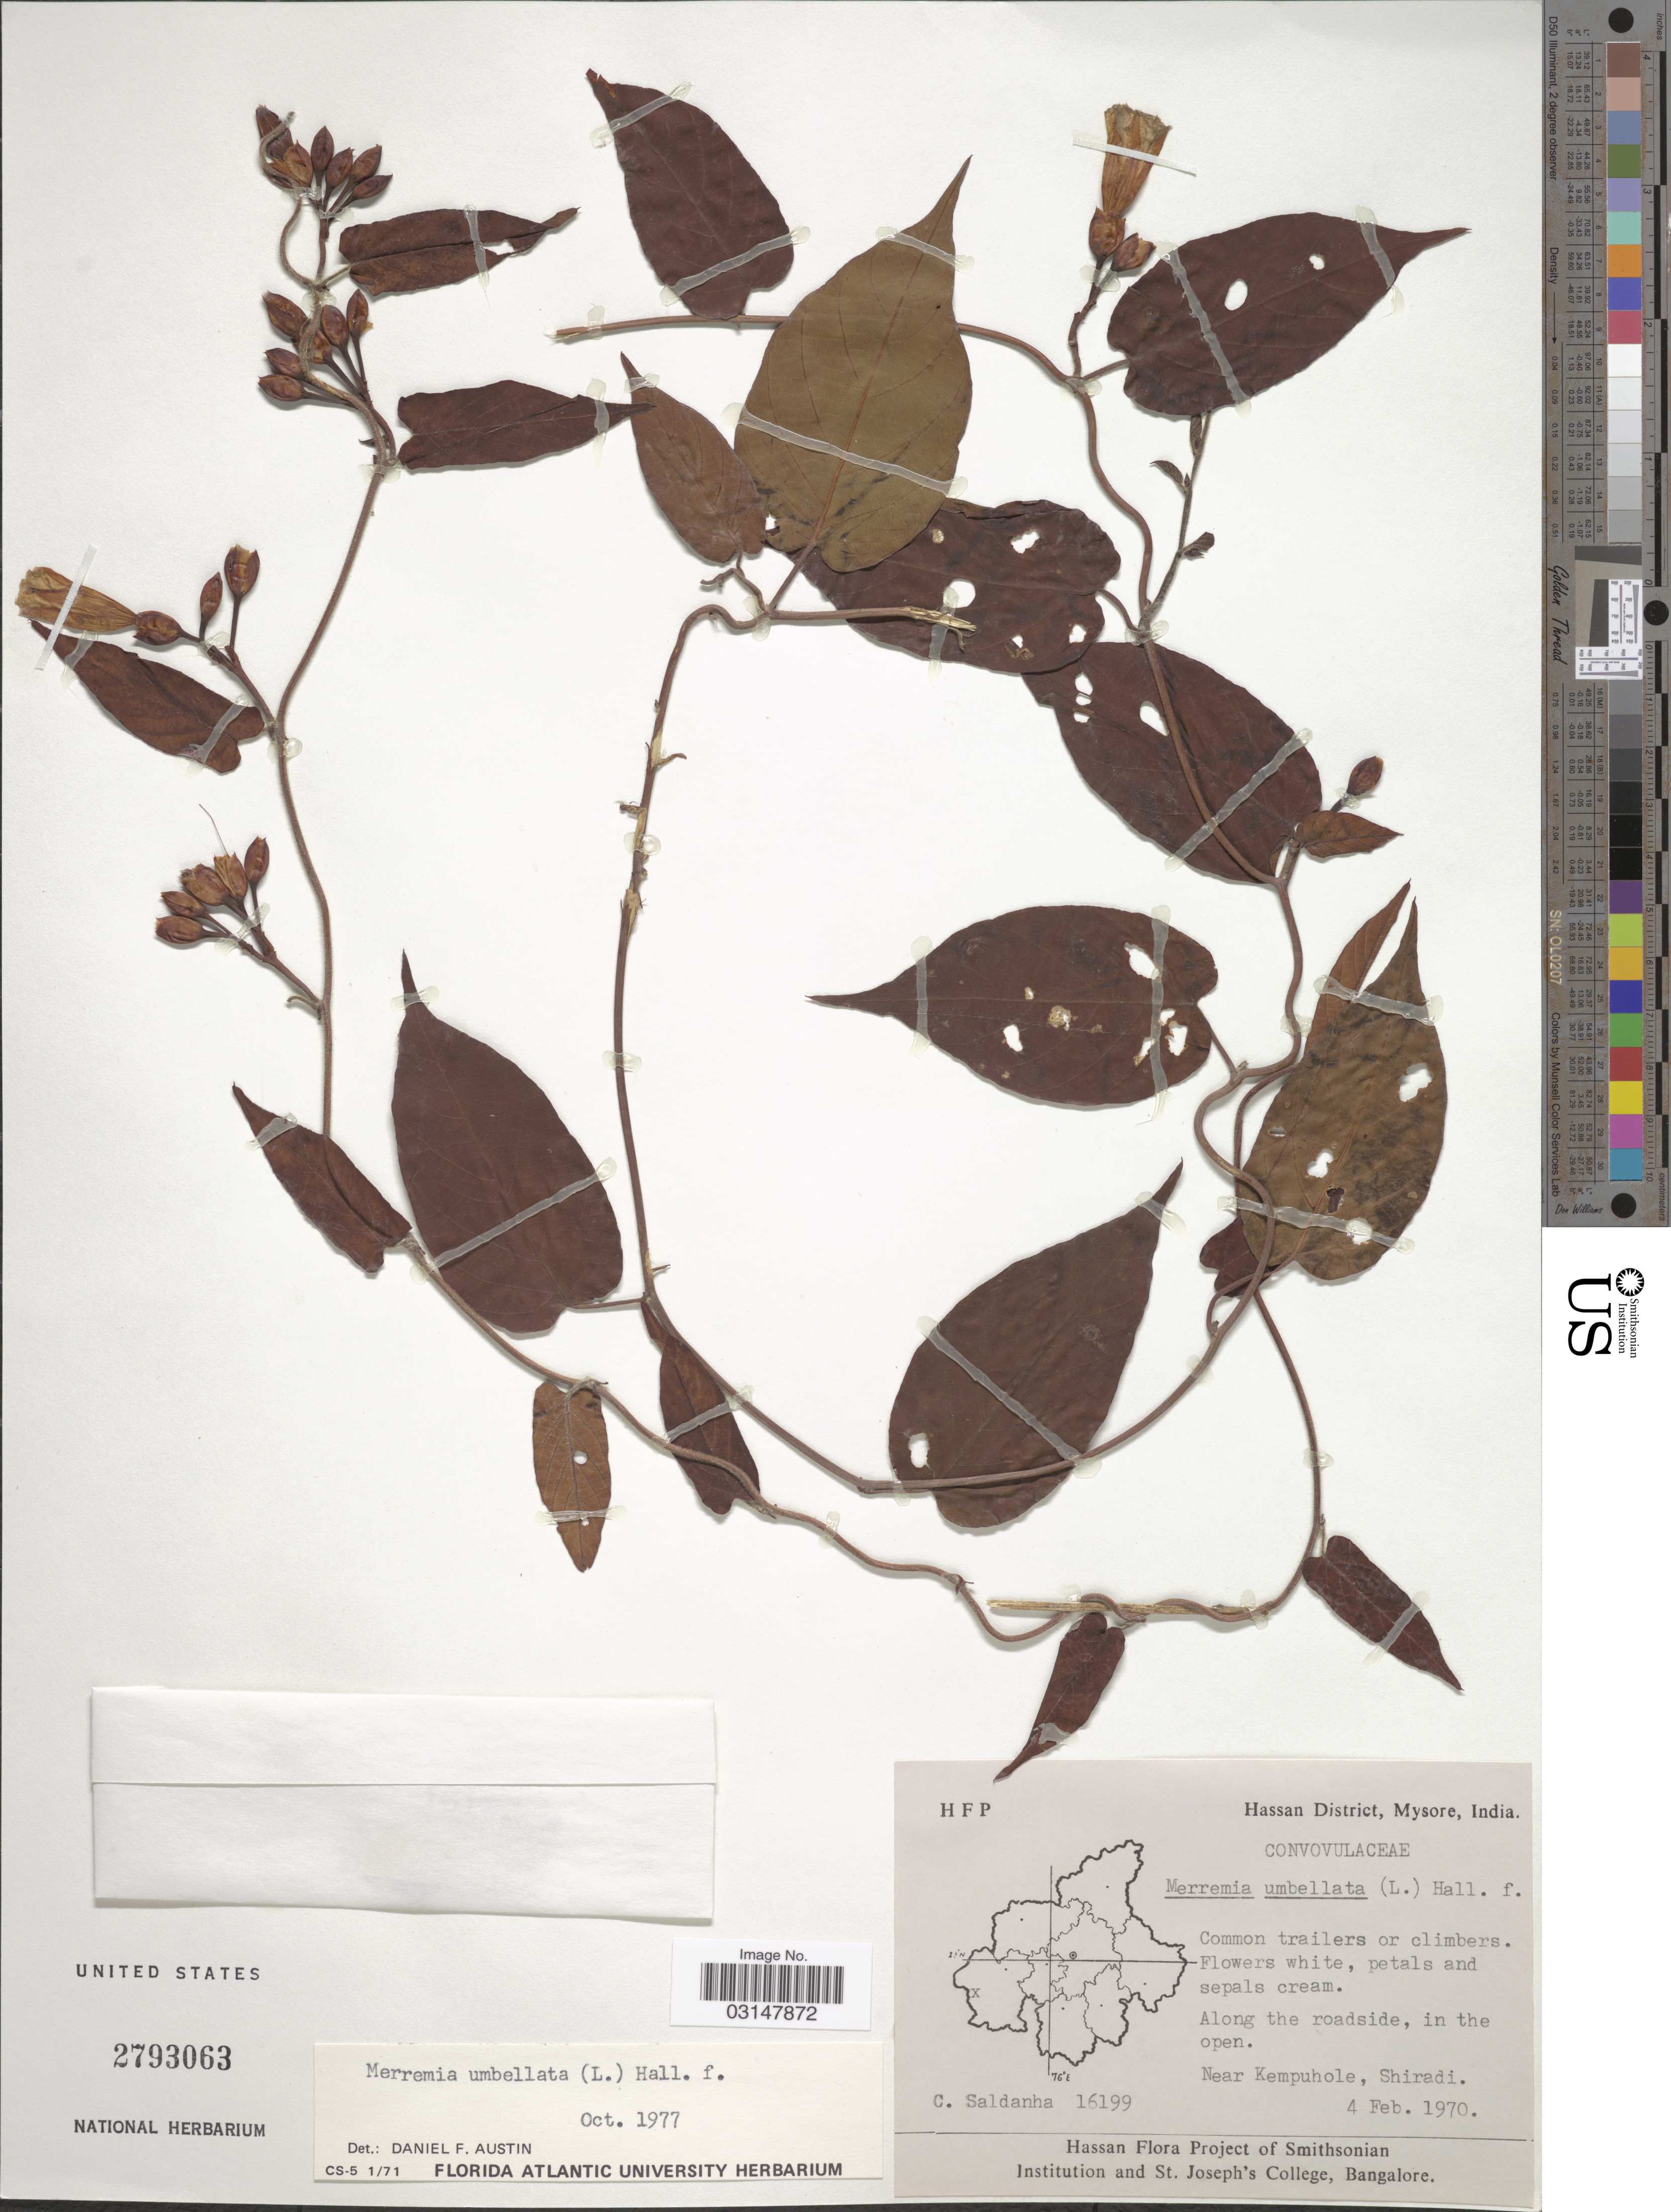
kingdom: Plantae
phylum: Tracheophyta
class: Magnoliopsida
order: Solanales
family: Convolvulaceae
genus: Camonea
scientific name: Camonea pilosa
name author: (Houtt.) A. R. Simões & Staples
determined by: Strong, Mark T., (BOT), Smithsonian Institution - National Museum of Natural History (UNITED STATES)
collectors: C. Saldanha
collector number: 16199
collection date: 1970-02-04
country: India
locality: Hassa District, Mysore. Near Kempuhole, Shiradi.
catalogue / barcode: US 2793063